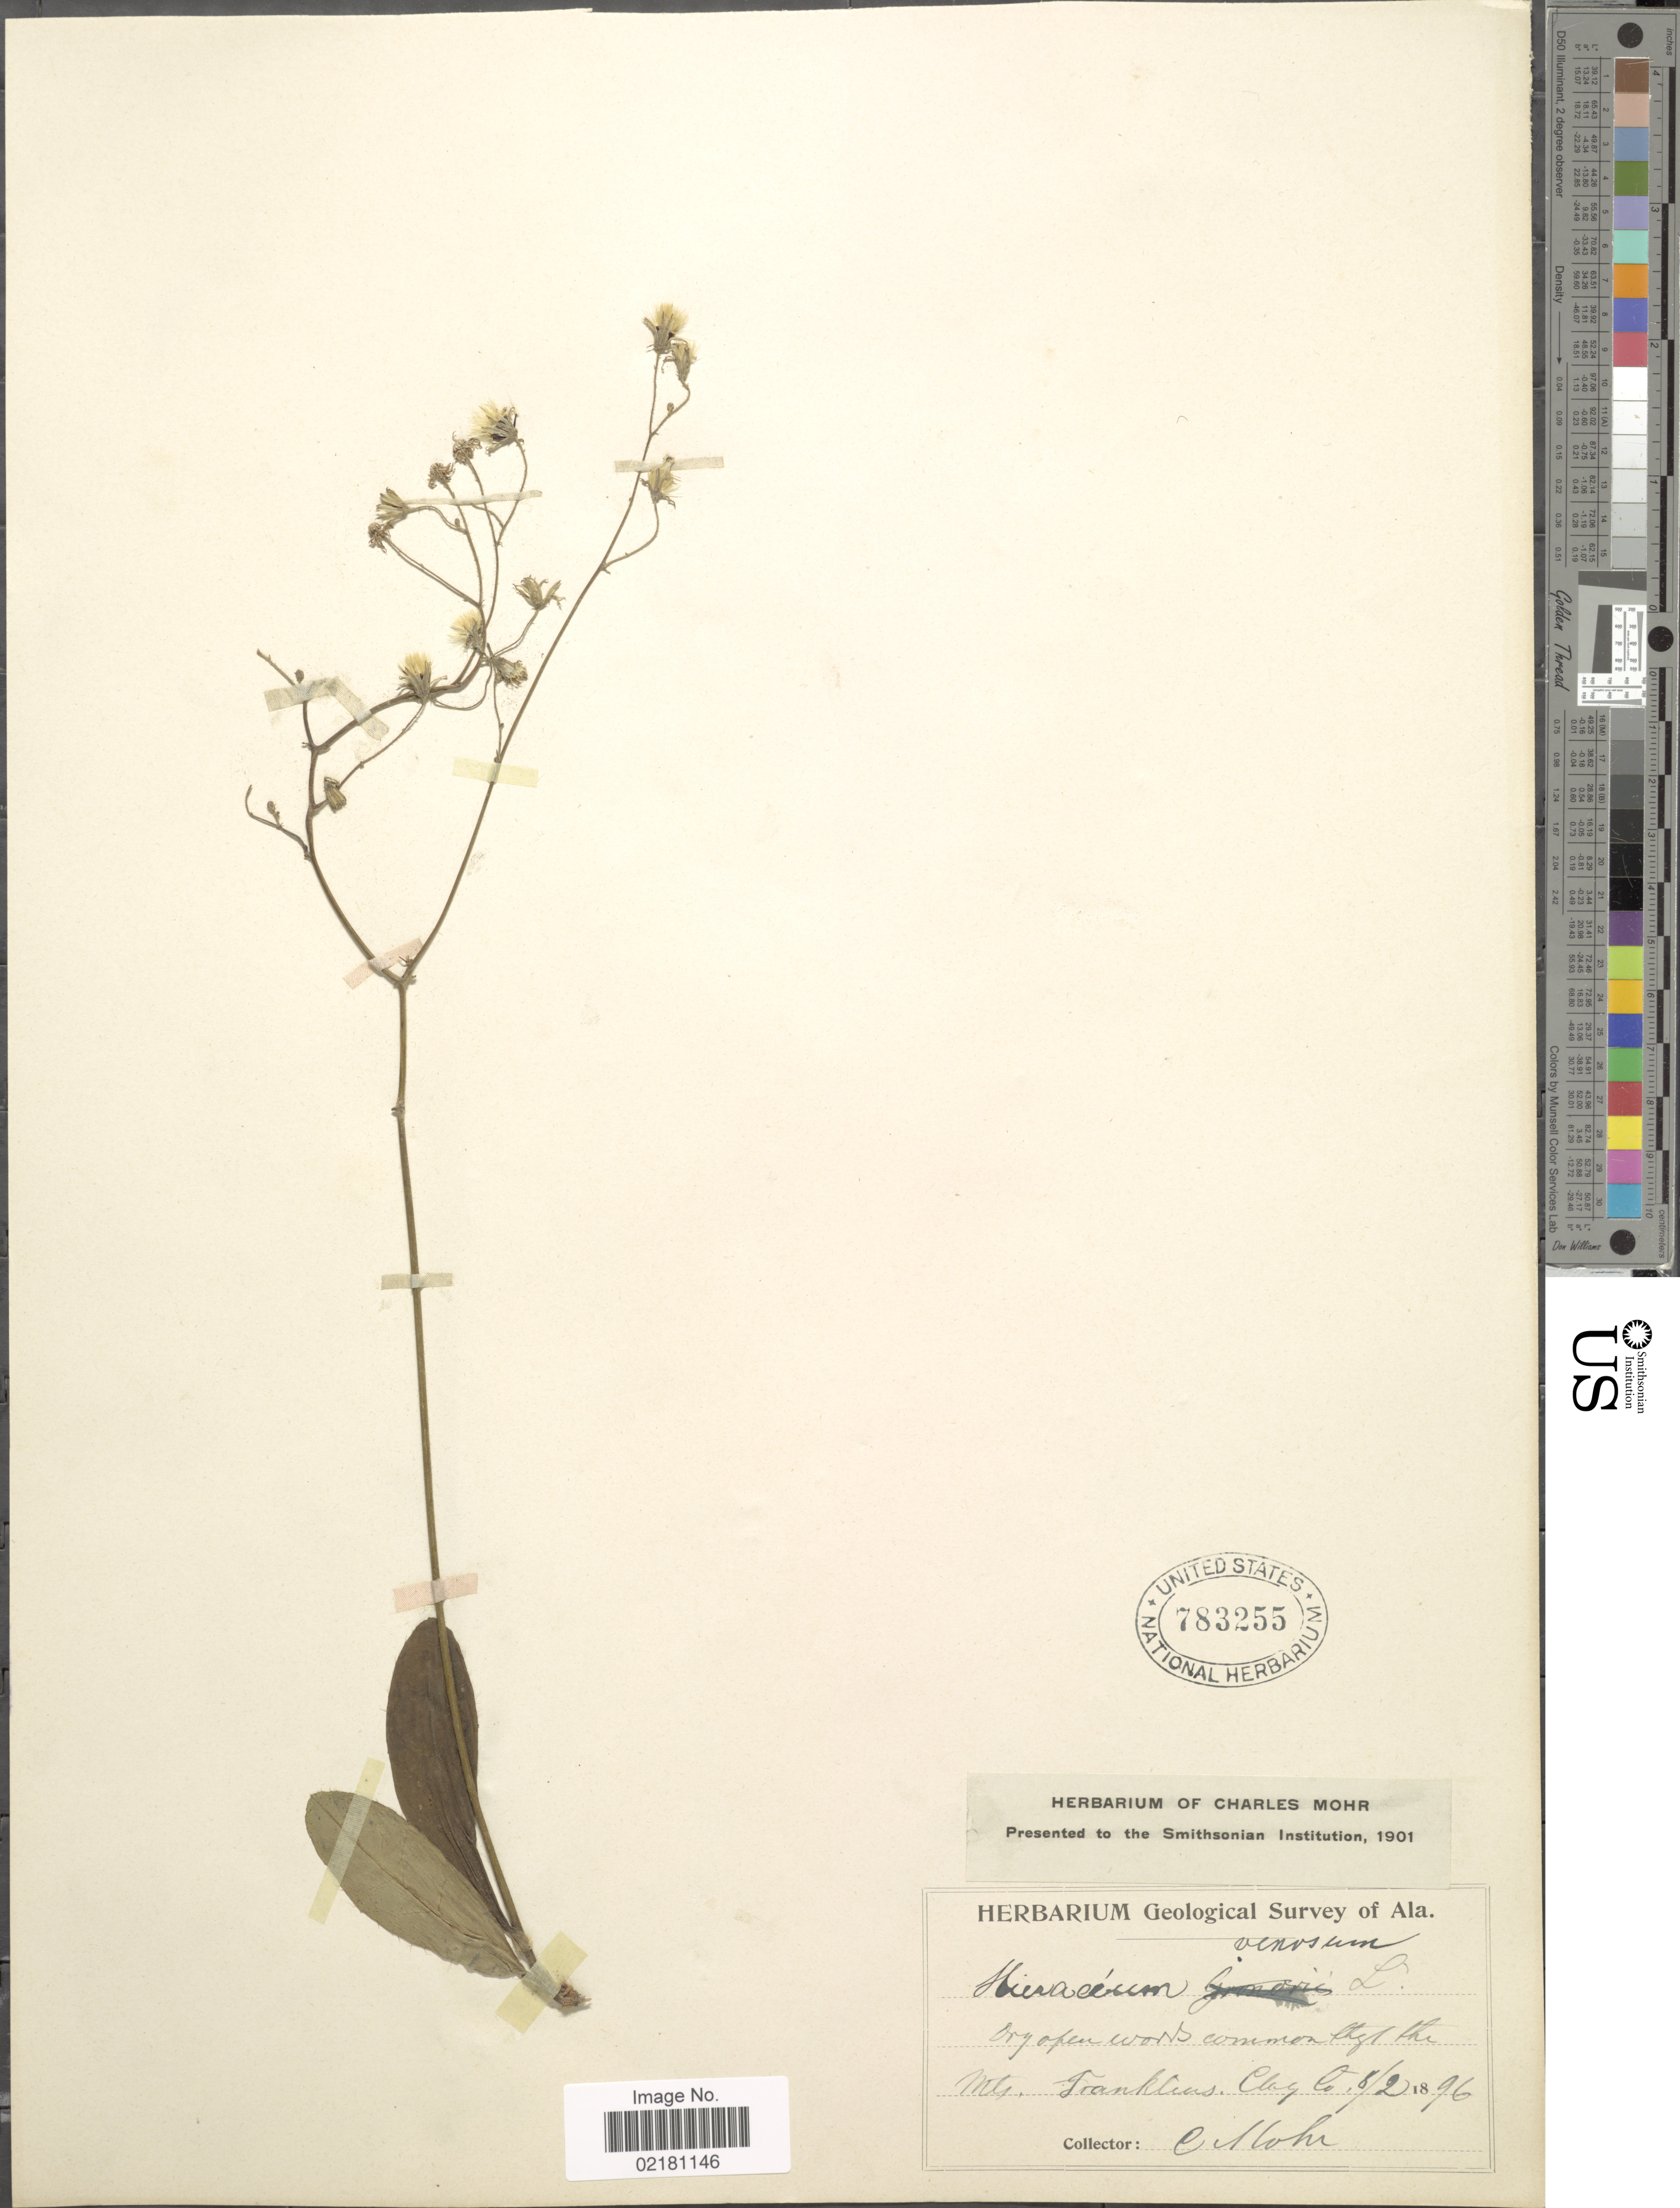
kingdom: Plantae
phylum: Tracheophyta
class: Magnoliopsida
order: Asterales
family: Asteraceae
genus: Hieracium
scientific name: Hieracium venosum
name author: L.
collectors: C. T. Mohr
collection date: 1896-08-02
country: United States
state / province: North Carolina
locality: Franklins, Clay Co.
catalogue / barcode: US 783255